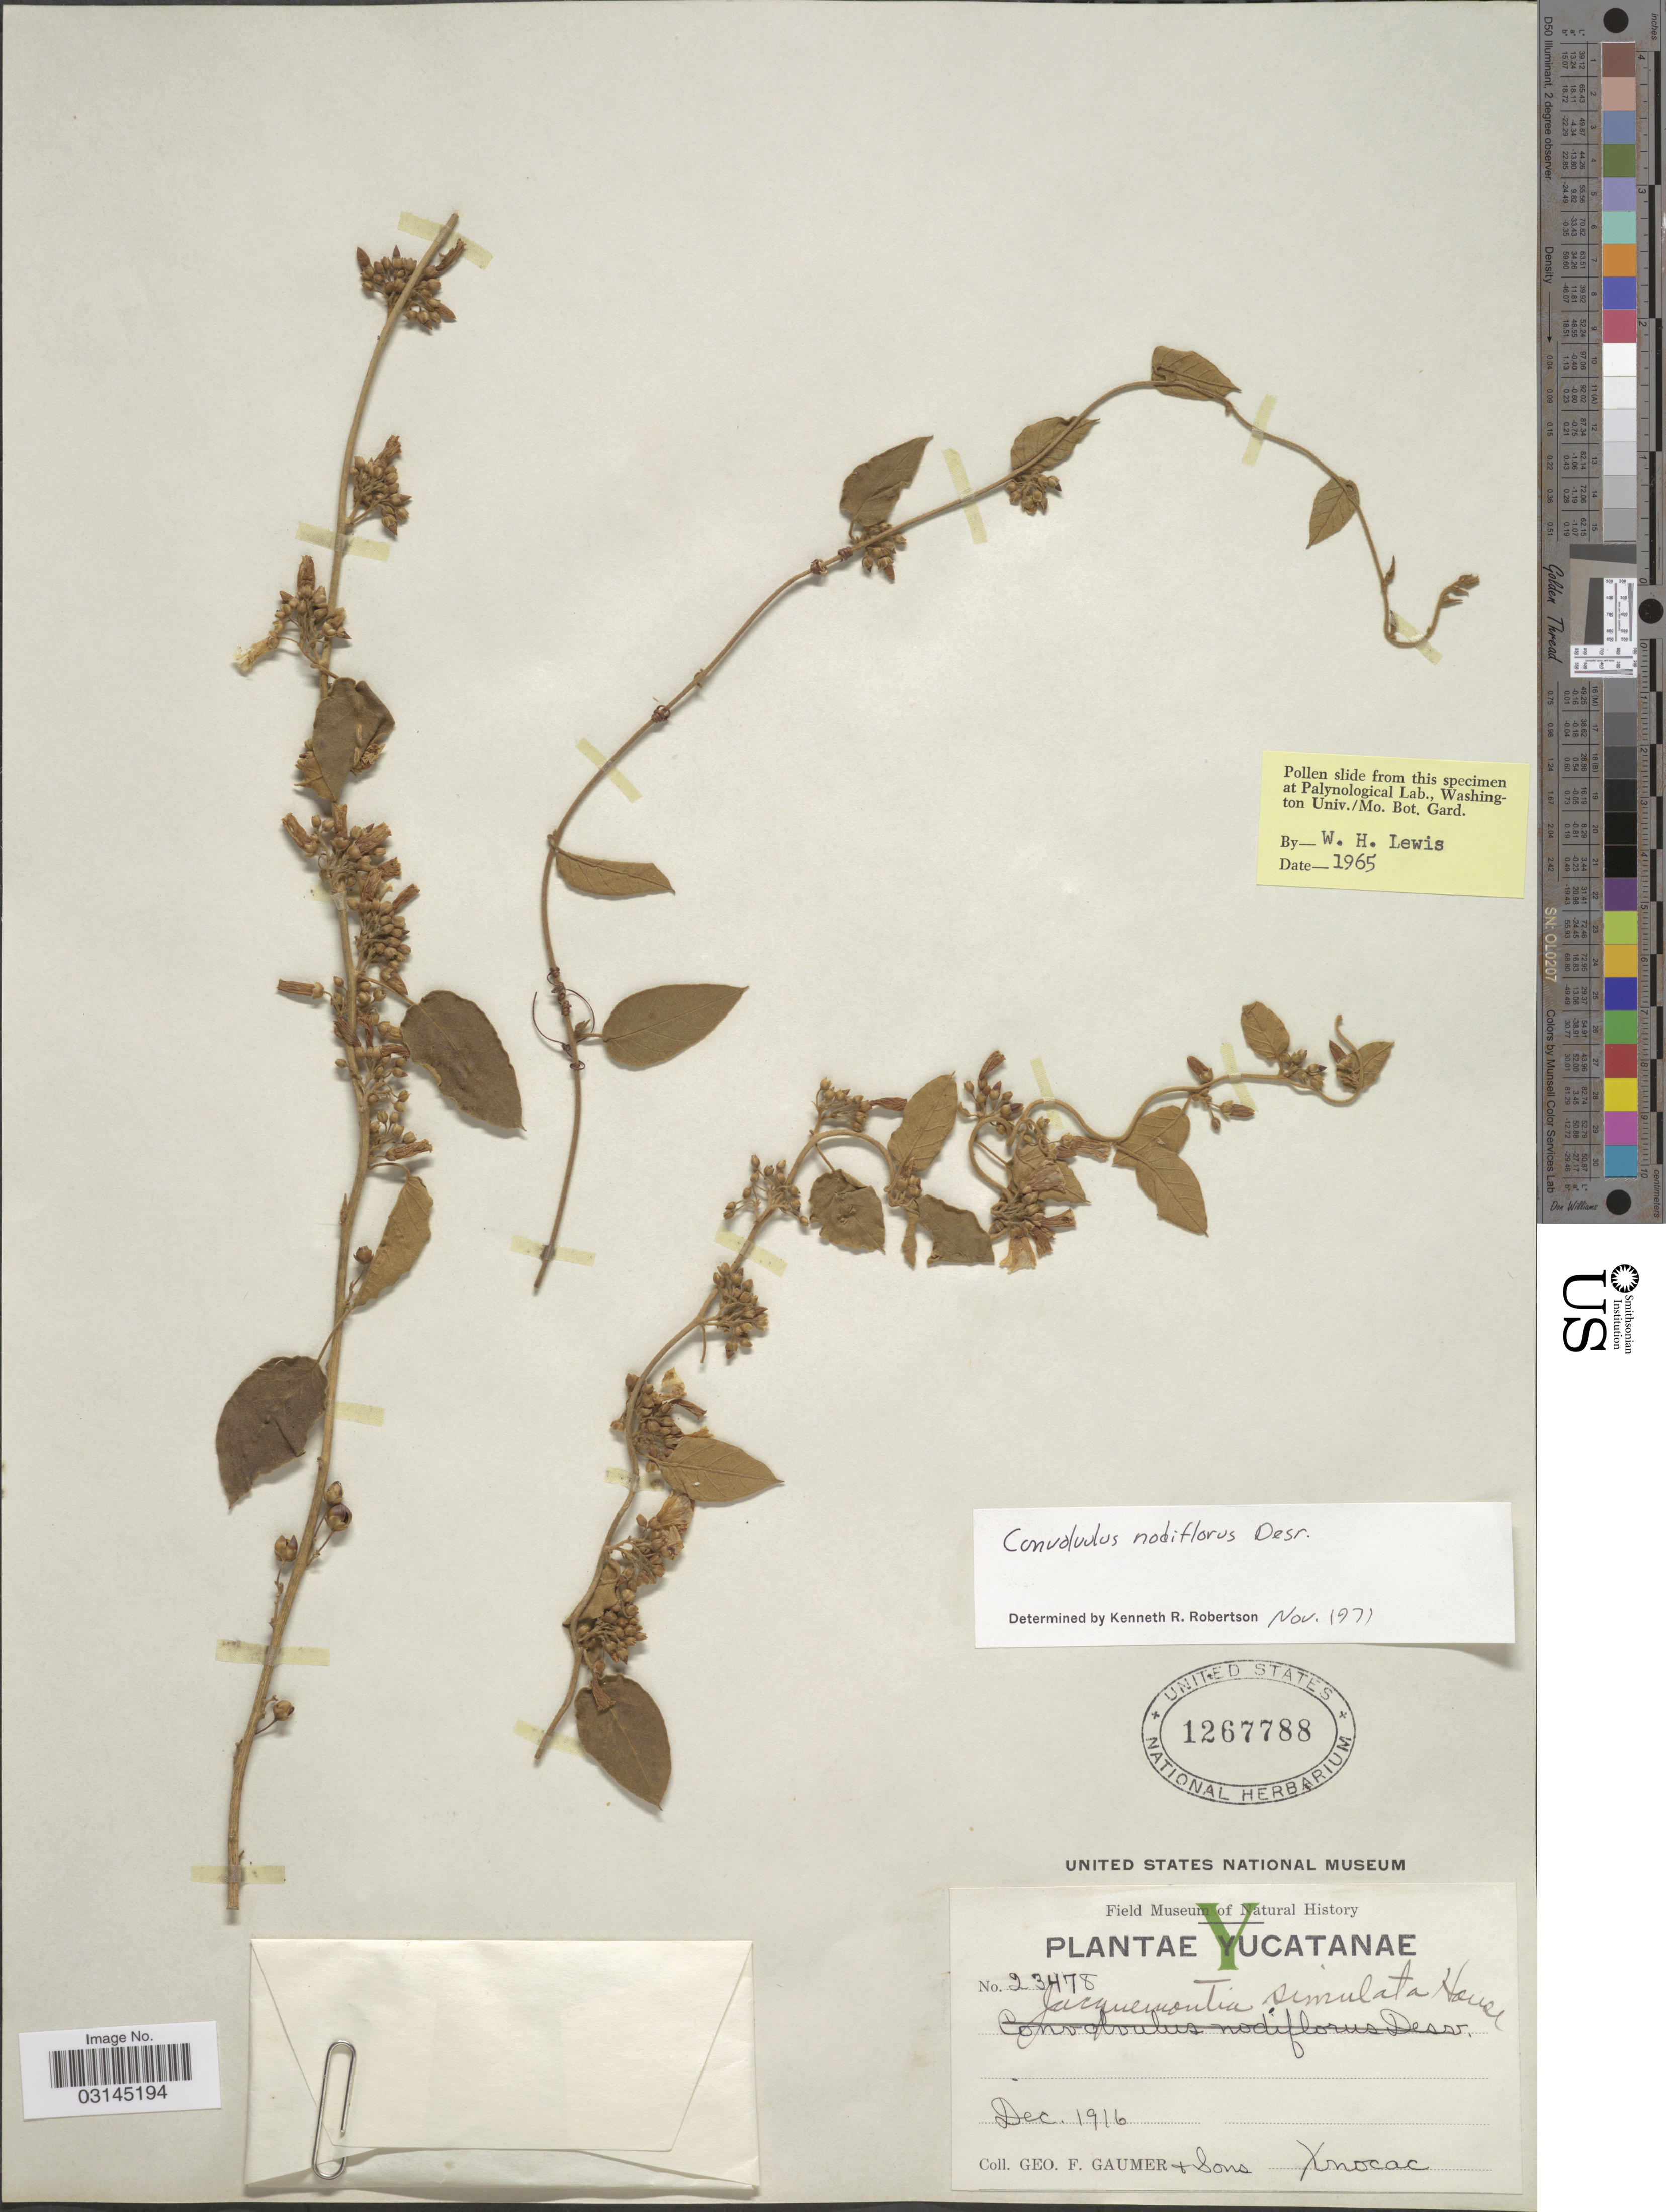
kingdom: Plantae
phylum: Tracheophyta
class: Magnoliopsida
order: Solanales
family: Convolvulaceae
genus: Convolvulus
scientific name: Convolvulus nodiflorus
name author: Desr.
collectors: G. F. Gaumer & Sons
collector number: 23478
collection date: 1916-12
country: Mexico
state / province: Yucatán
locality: Xnocac [unsure placement]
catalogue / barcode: US 1267788